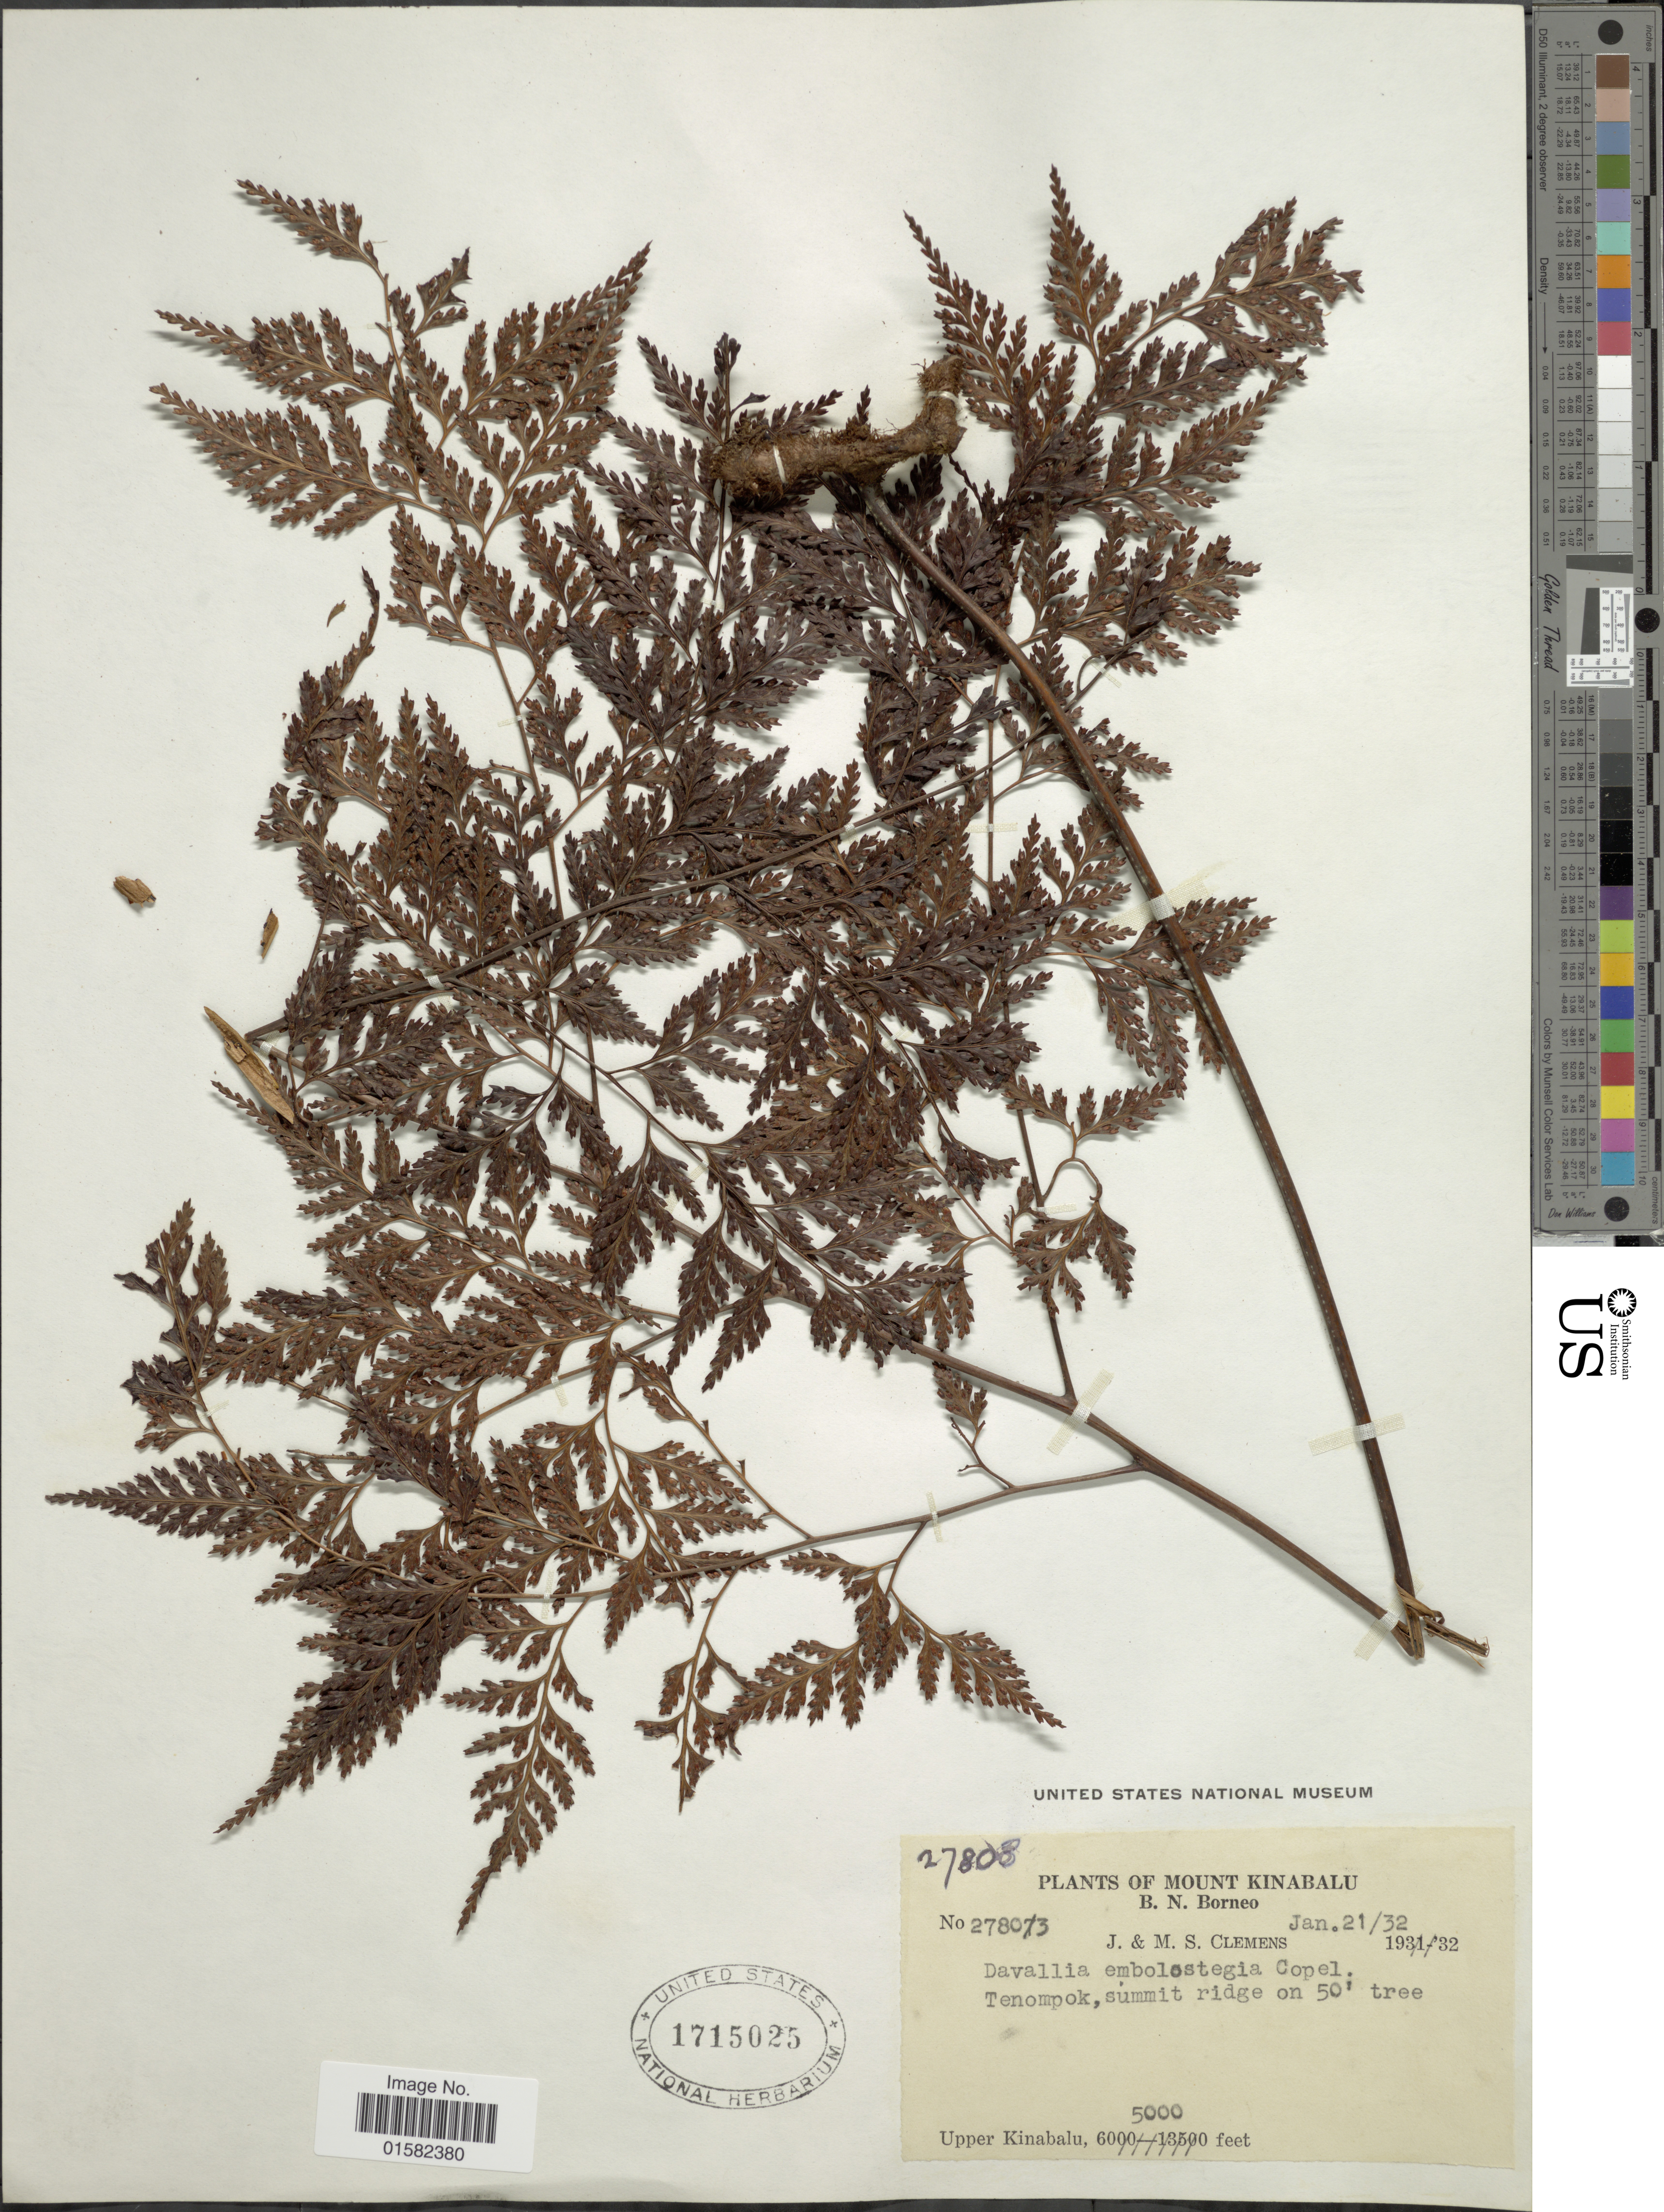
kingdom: Plantae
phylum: Tracheophyta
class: Polypodiopsida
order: Polypodiales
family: Davalliaceae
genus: Wibelia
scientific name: Wibelia embolostegia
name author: (Colla) M. Kato & Tsutsumi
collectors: J. Clemens & M. S. Clemens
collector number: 27803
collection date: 1932-01-21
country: Malaysia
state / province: Sabah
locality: Mount Kinabalu, B.N. Borneo, Upper Kinabalu, Tenompok, summit ridge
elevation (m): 1524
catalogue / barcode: US 1715025